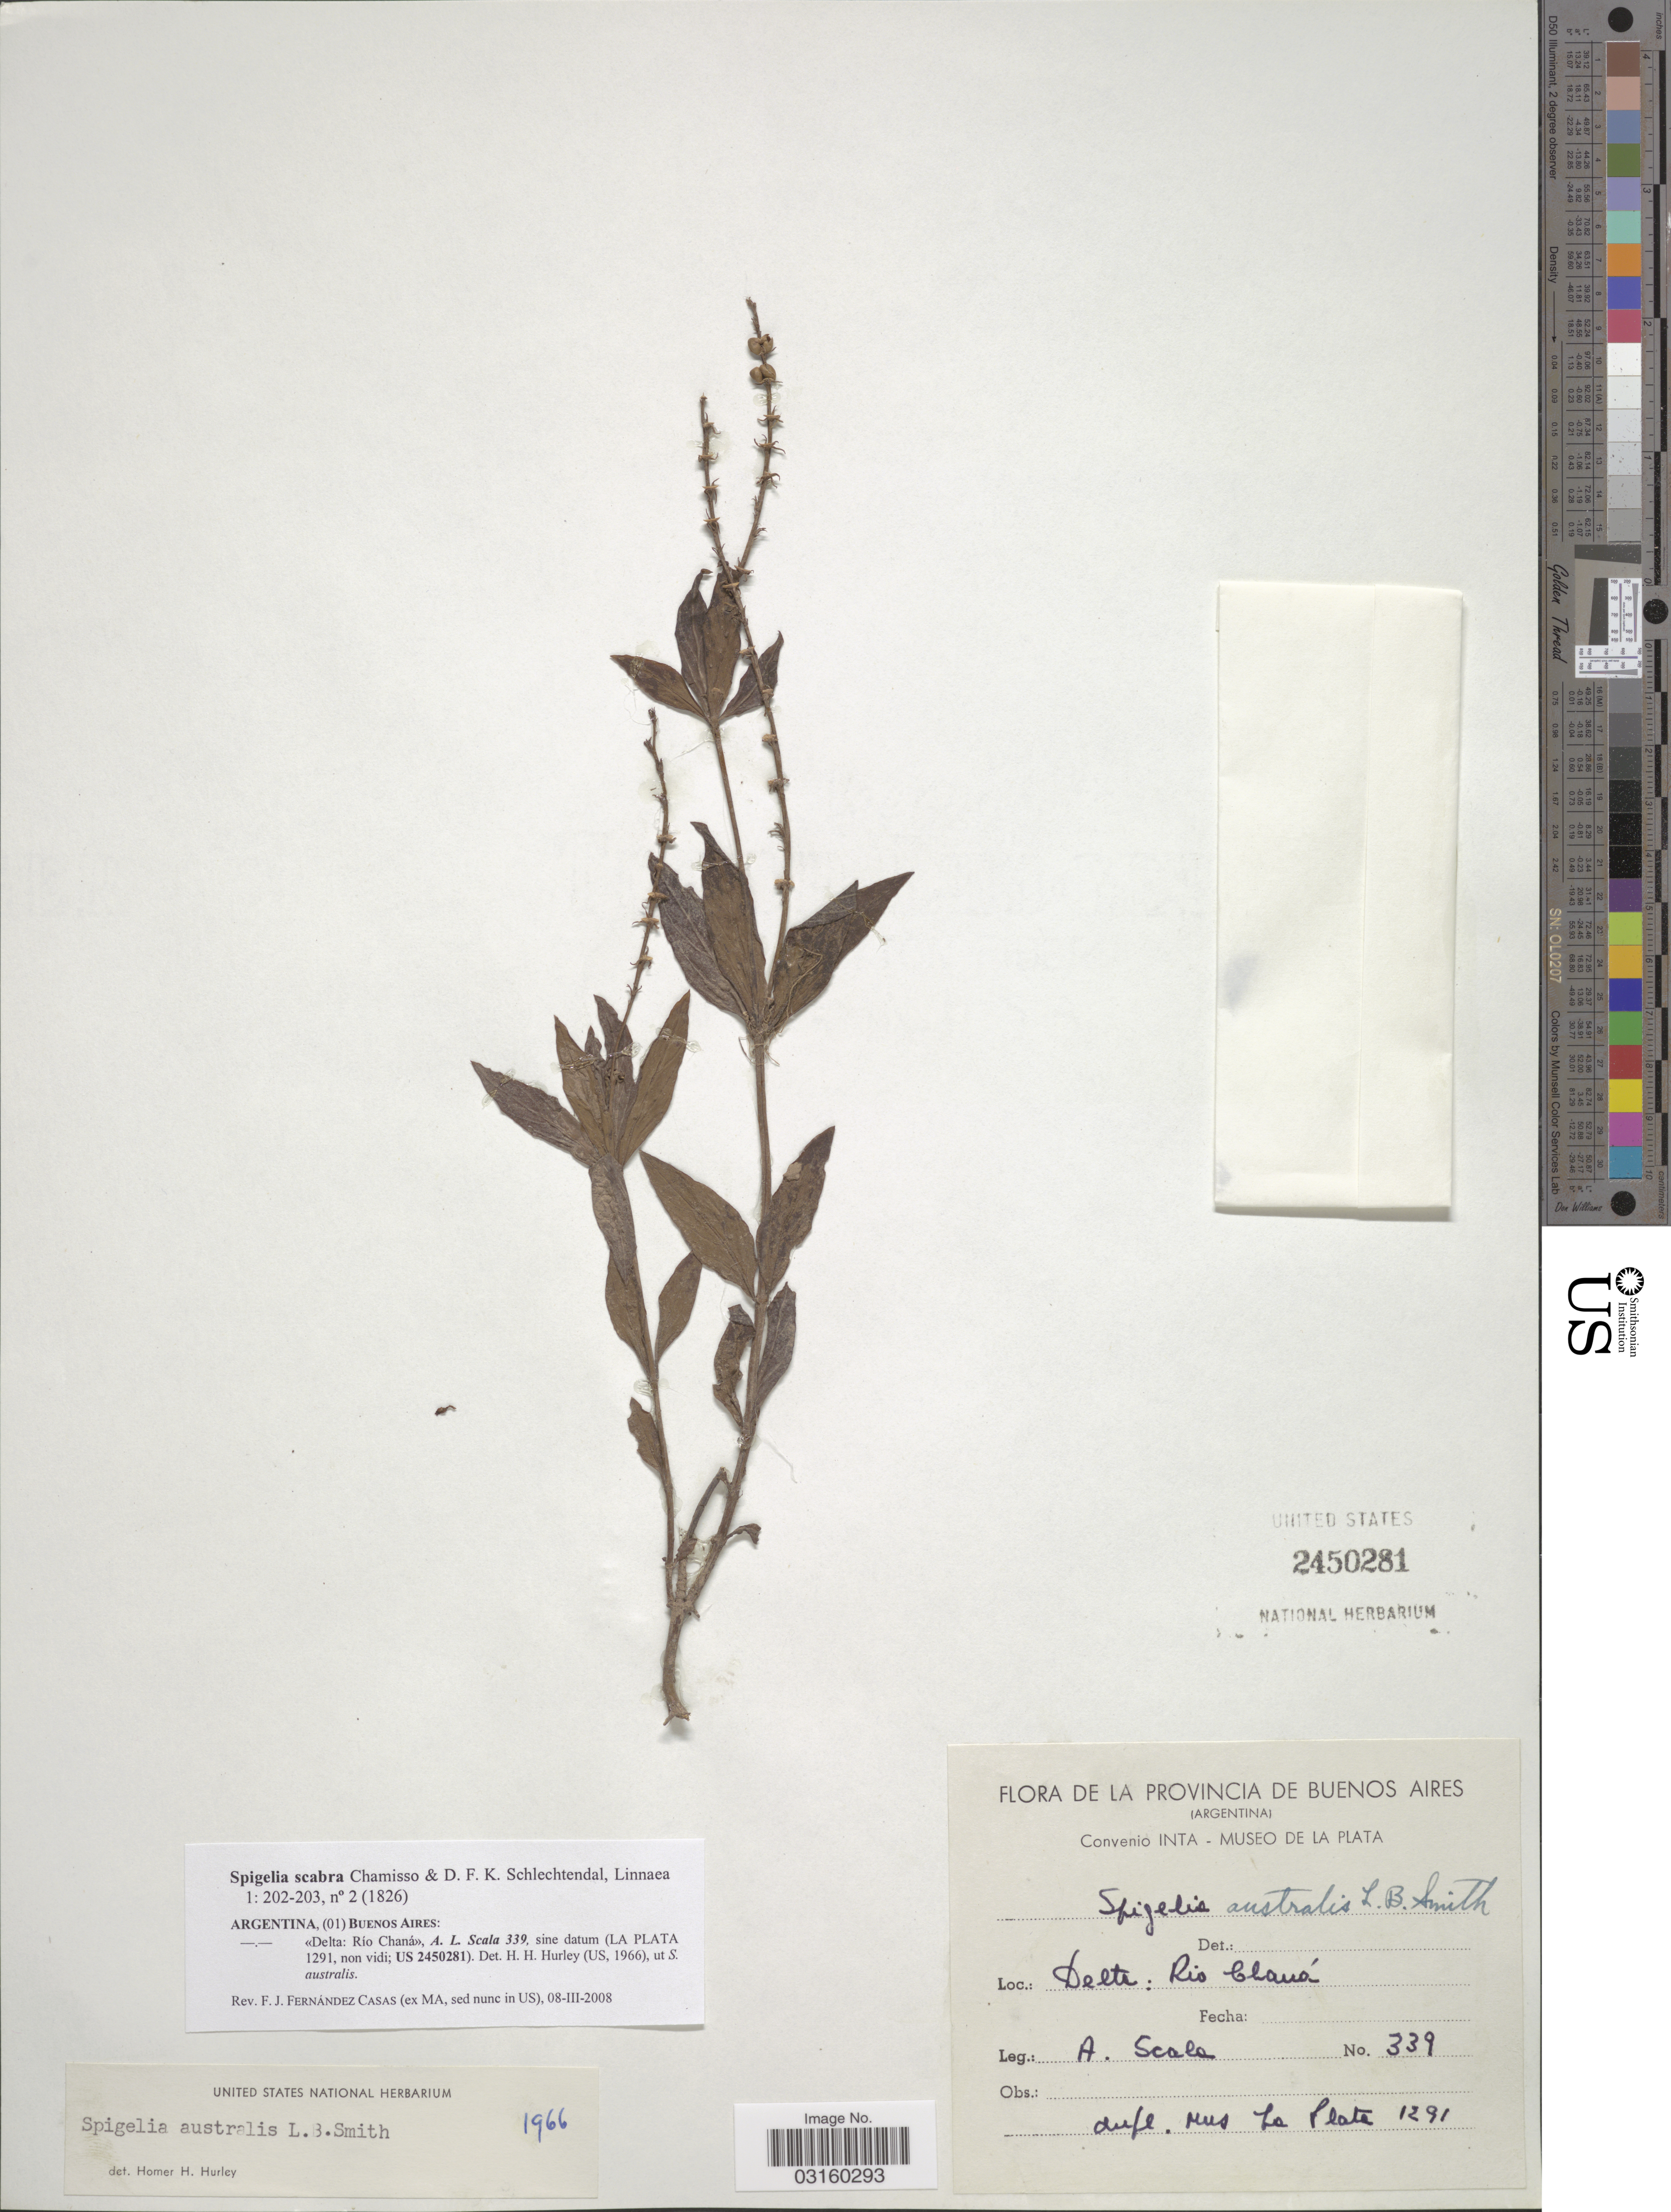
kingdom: Plantae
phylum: Tracheophyta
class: Magnoliopsida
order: Gentianales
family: Loganiaceae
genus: Spigelia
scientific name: Spigelia scabra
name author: Cham. & Schltdl.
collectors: A. Scala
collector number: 339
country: Argentina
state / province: Buenos Aires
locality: De La Provincia De Buenos Aires, Delta: Rio Clará.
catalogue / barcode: US 2450281